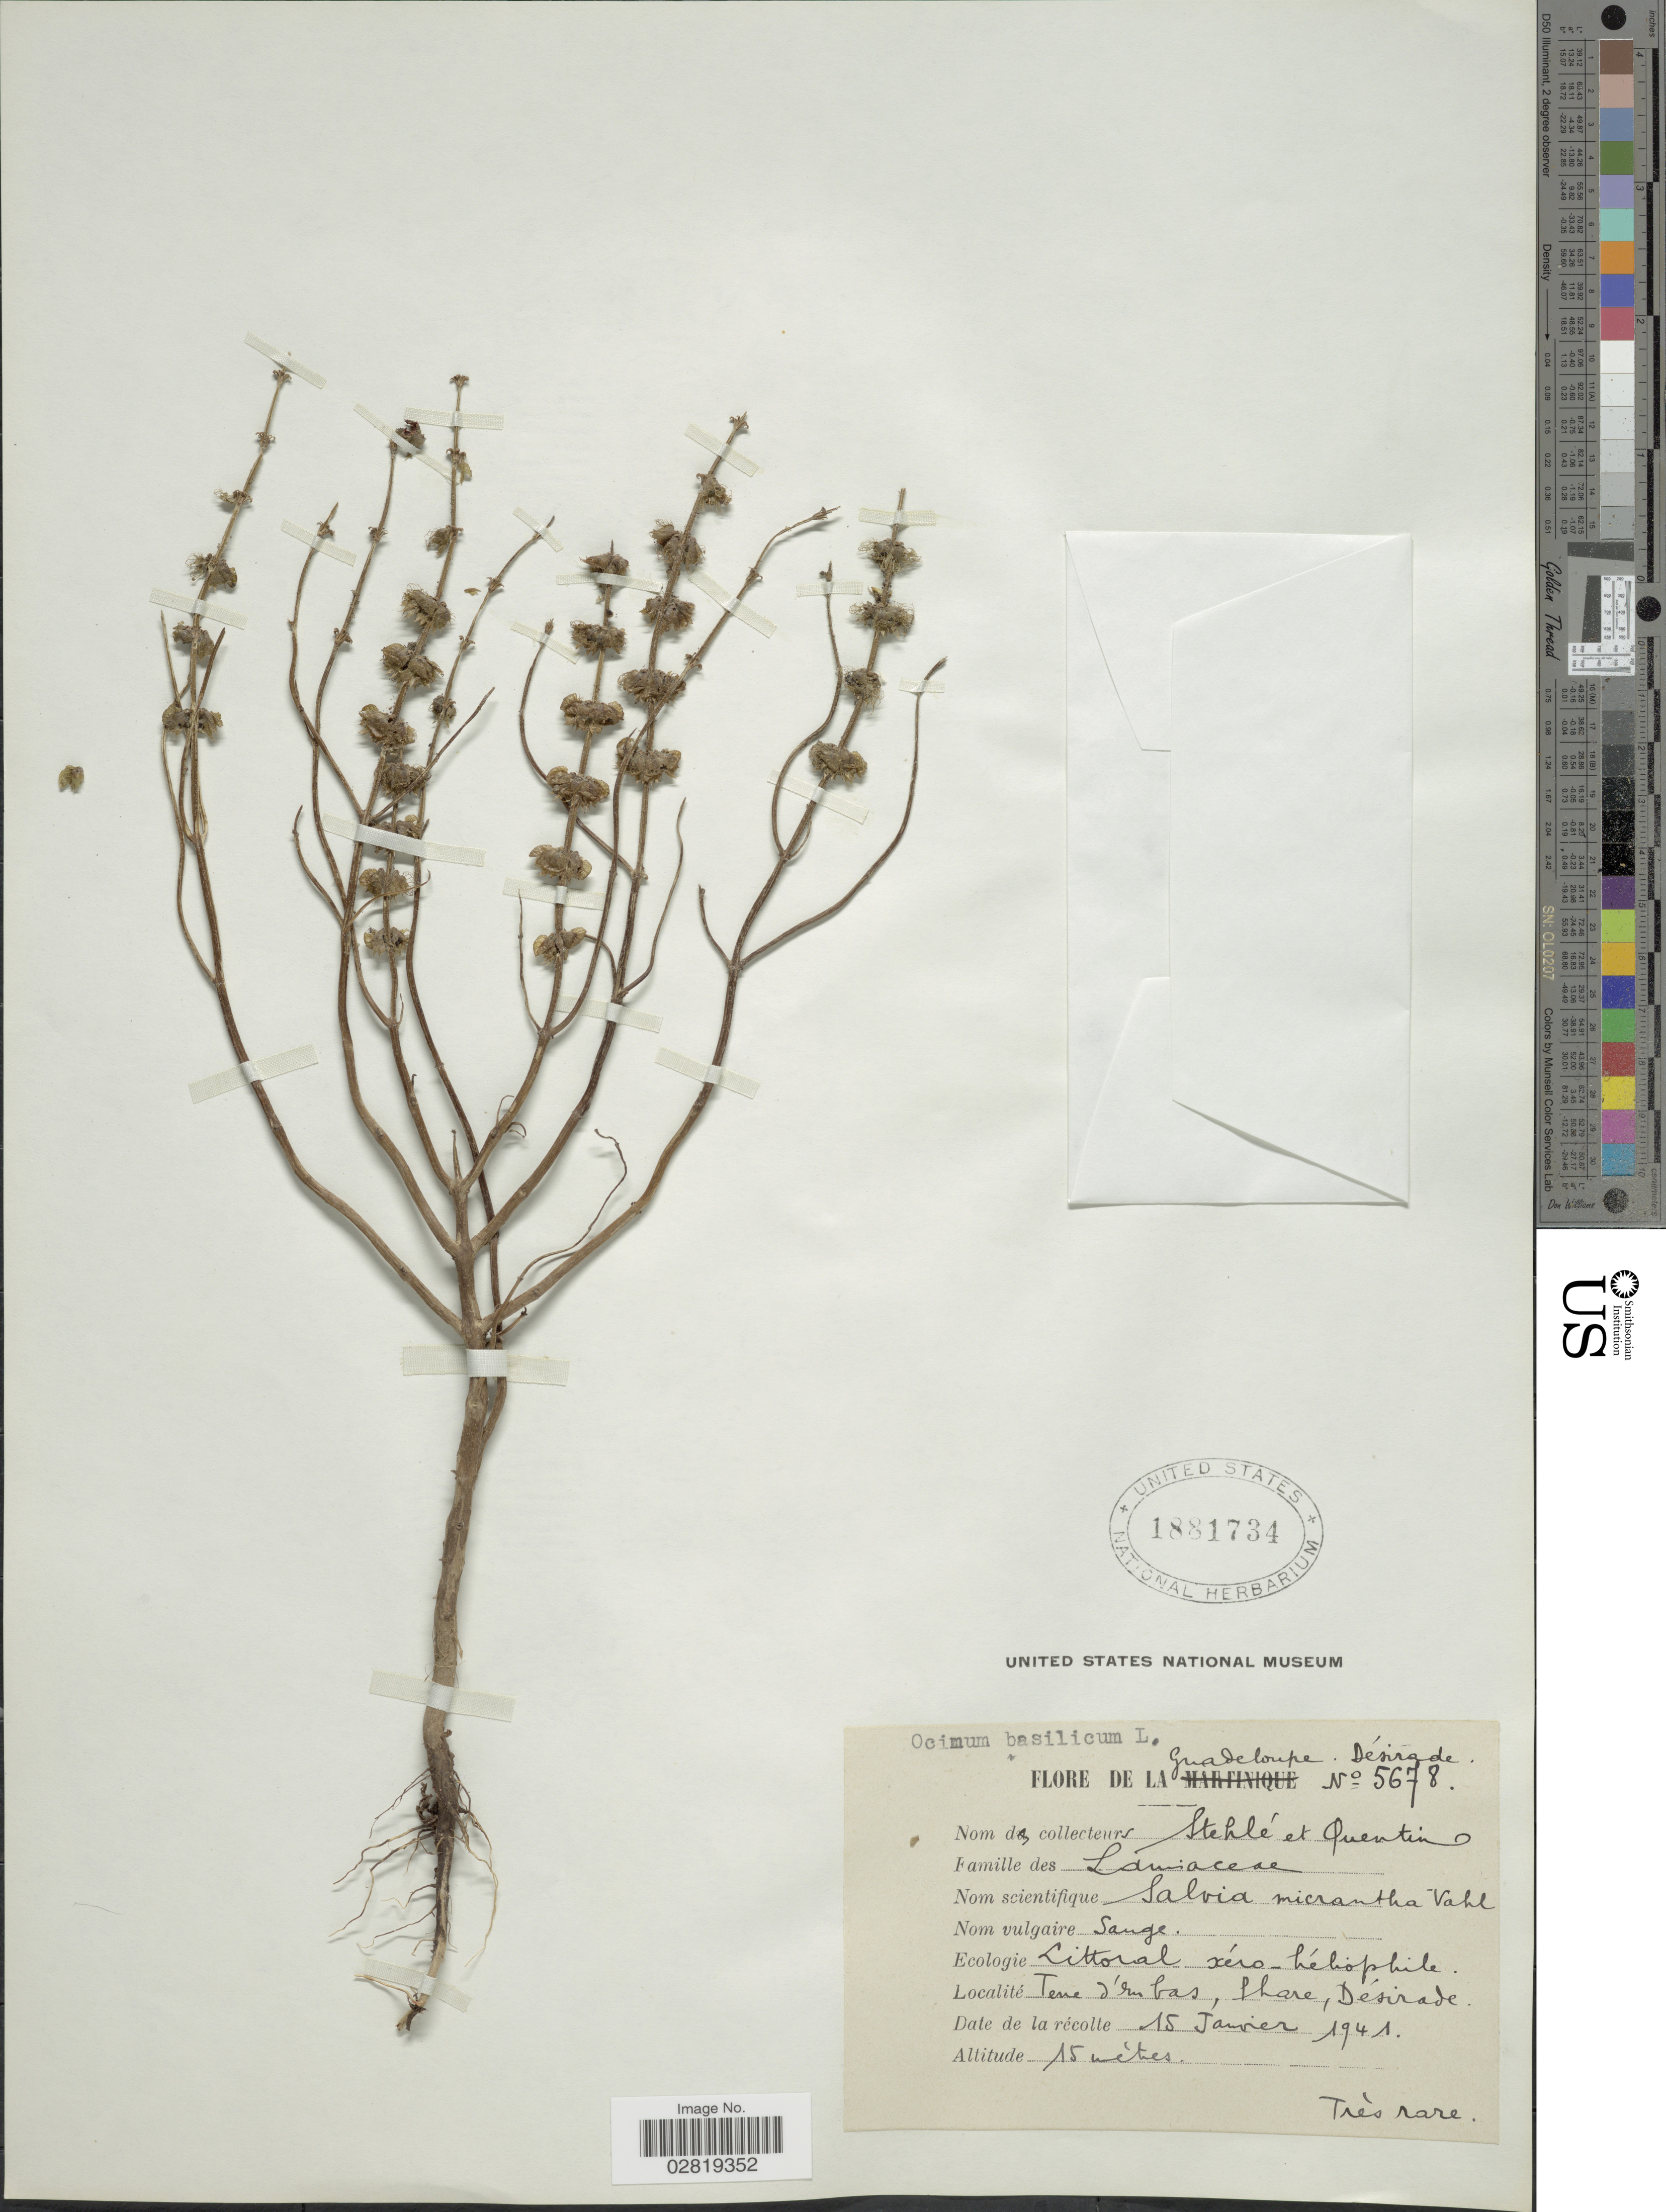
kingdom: Plantae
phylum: Tracheophyta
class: Magnoliopsida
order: Lamiales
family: Lamiaceae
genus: Ocimum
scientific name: Ocimum basilicum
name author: L.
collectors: -- Stehlé & -. Quentin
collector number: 5678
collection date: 1941-01-15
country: Guadeloupe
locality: Tene [interpreted] d'un [interpreted] bas, Phare [interpreted], Désirade.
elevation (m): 15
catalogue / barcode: US 1881734